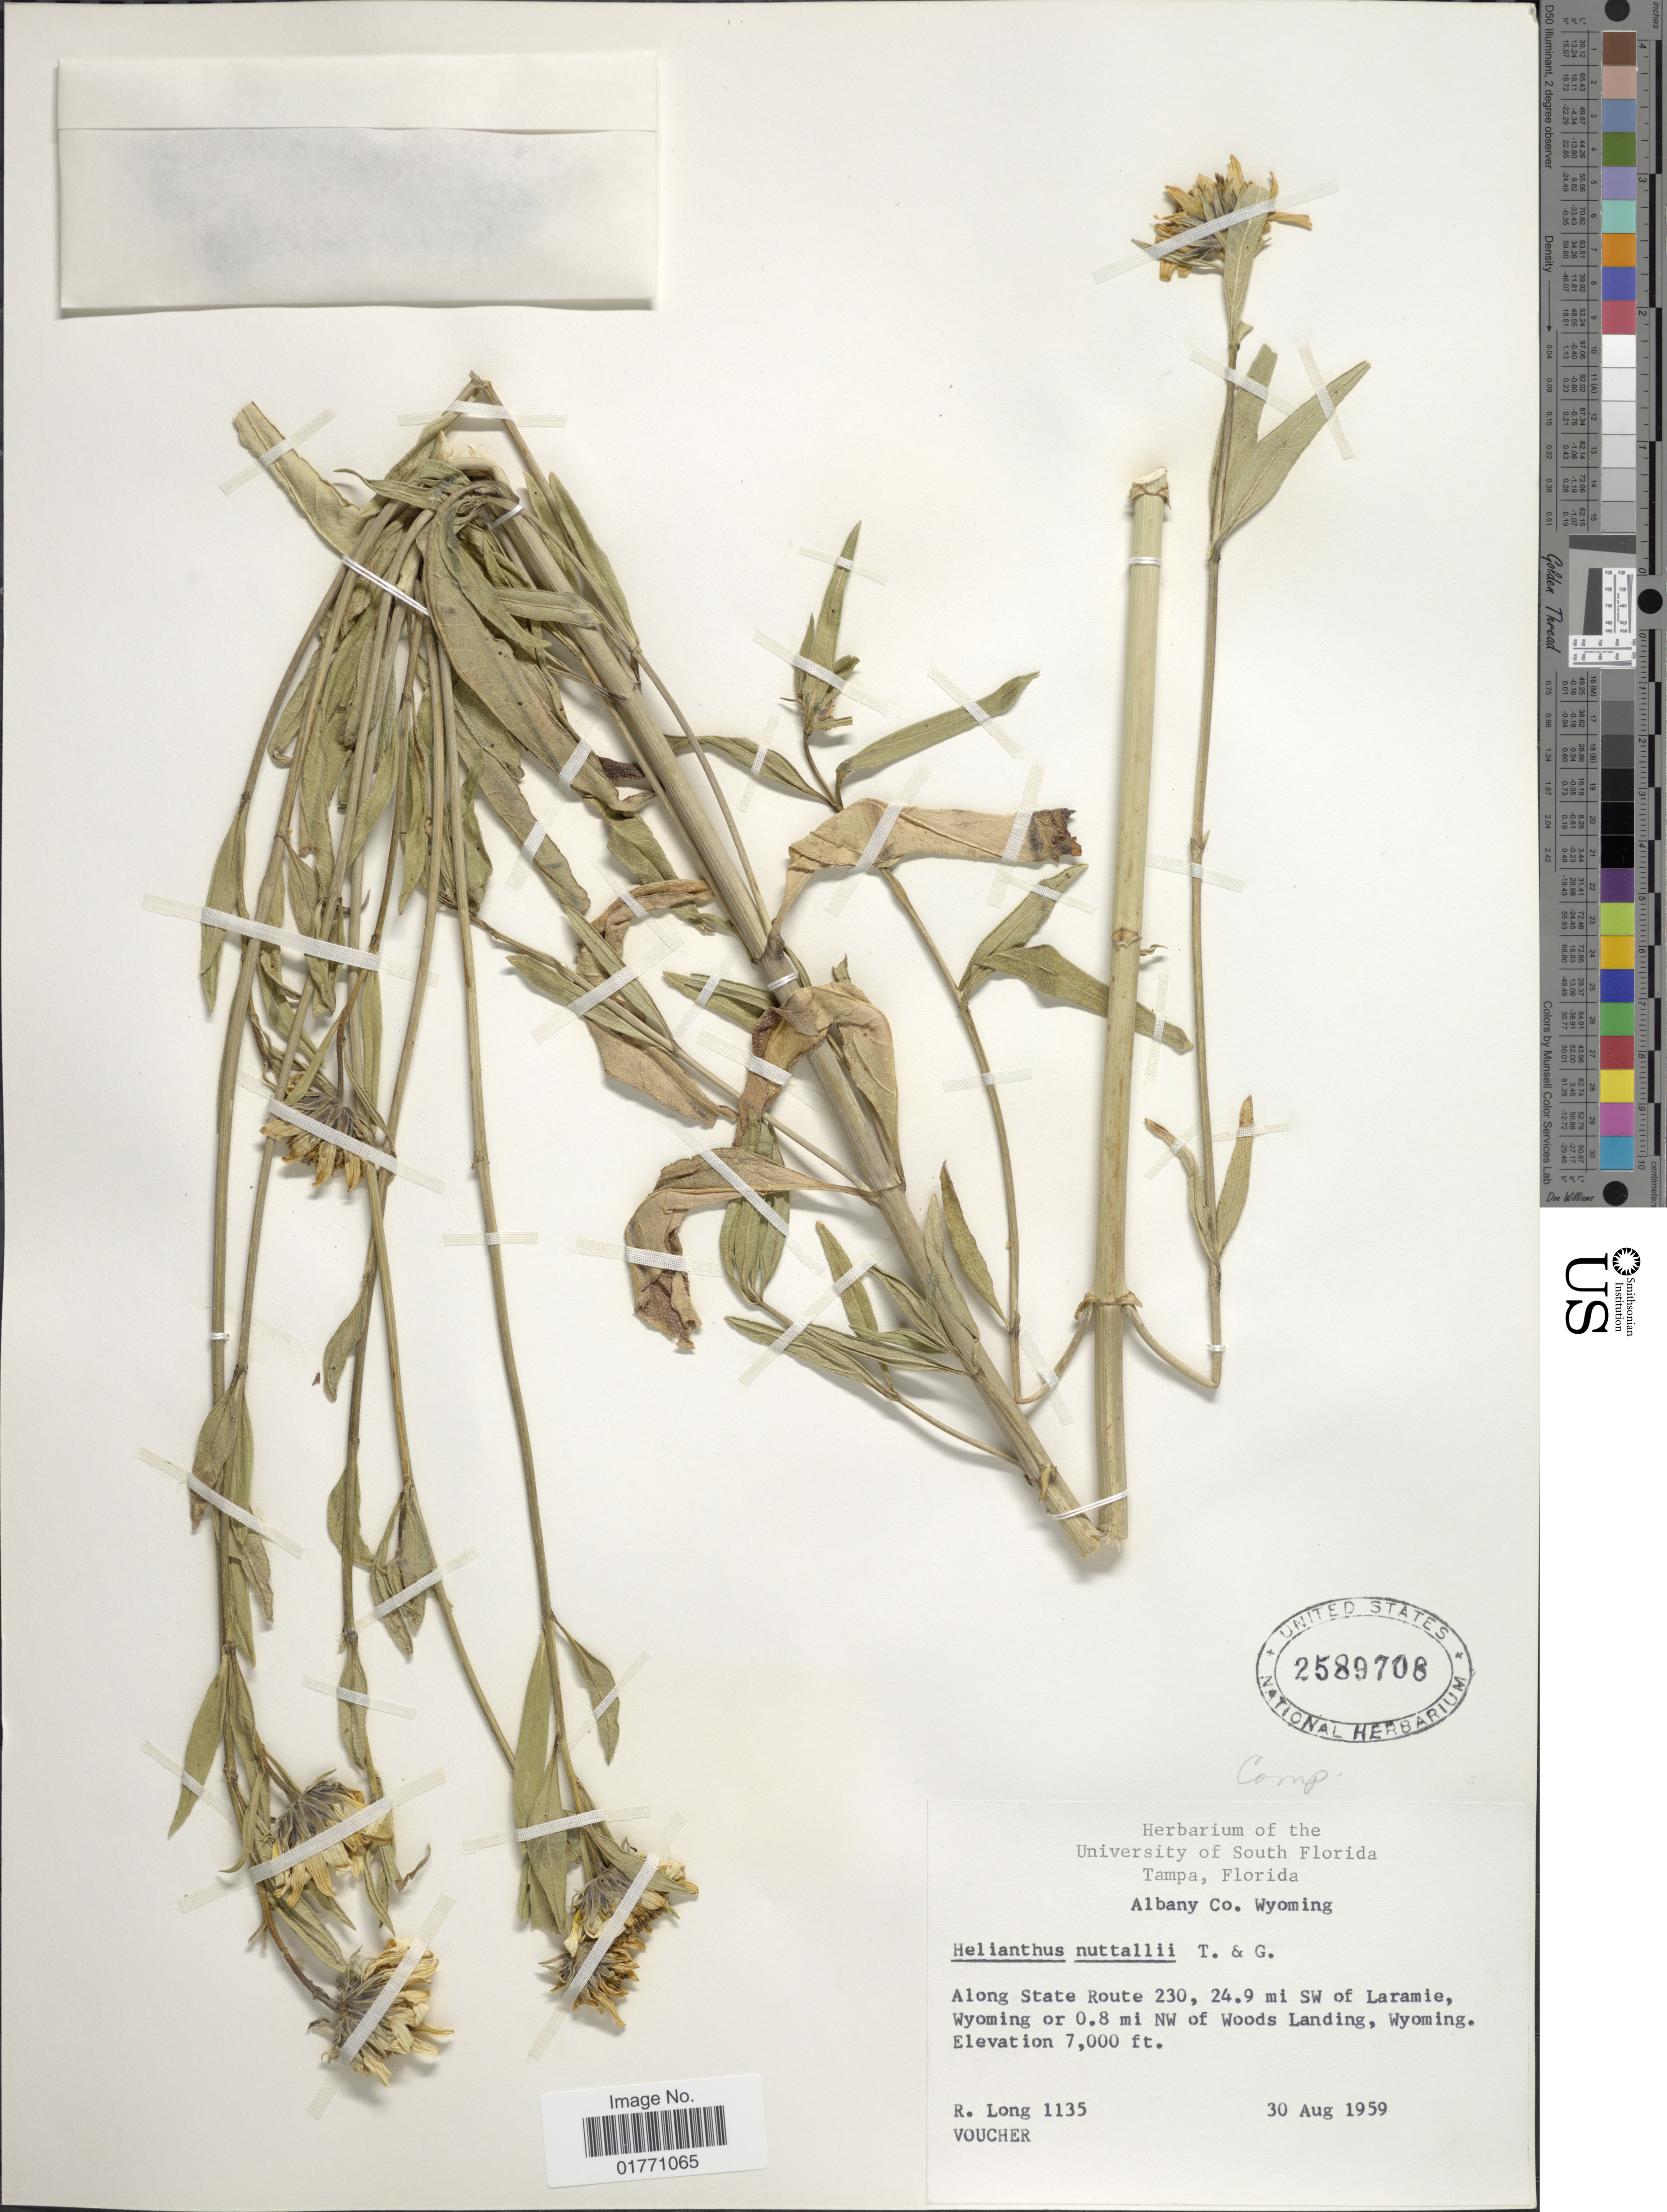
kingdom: Plantae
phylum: Tracheophyta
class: Magnoliopsida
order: Asterales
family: Asteraceae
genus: Helianthus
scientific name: Helianthus nuttallii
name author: Torr. & A. Gray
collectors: R. Long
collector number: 1135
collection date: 1959-08-30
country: United States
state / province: Wyoming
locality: Albany Co., along State Route 230, 24.9 mi SW of Laramie, Wyoming or 0.8 mi NW of Woods Landing.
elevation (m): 2134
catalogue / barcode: US 2589708